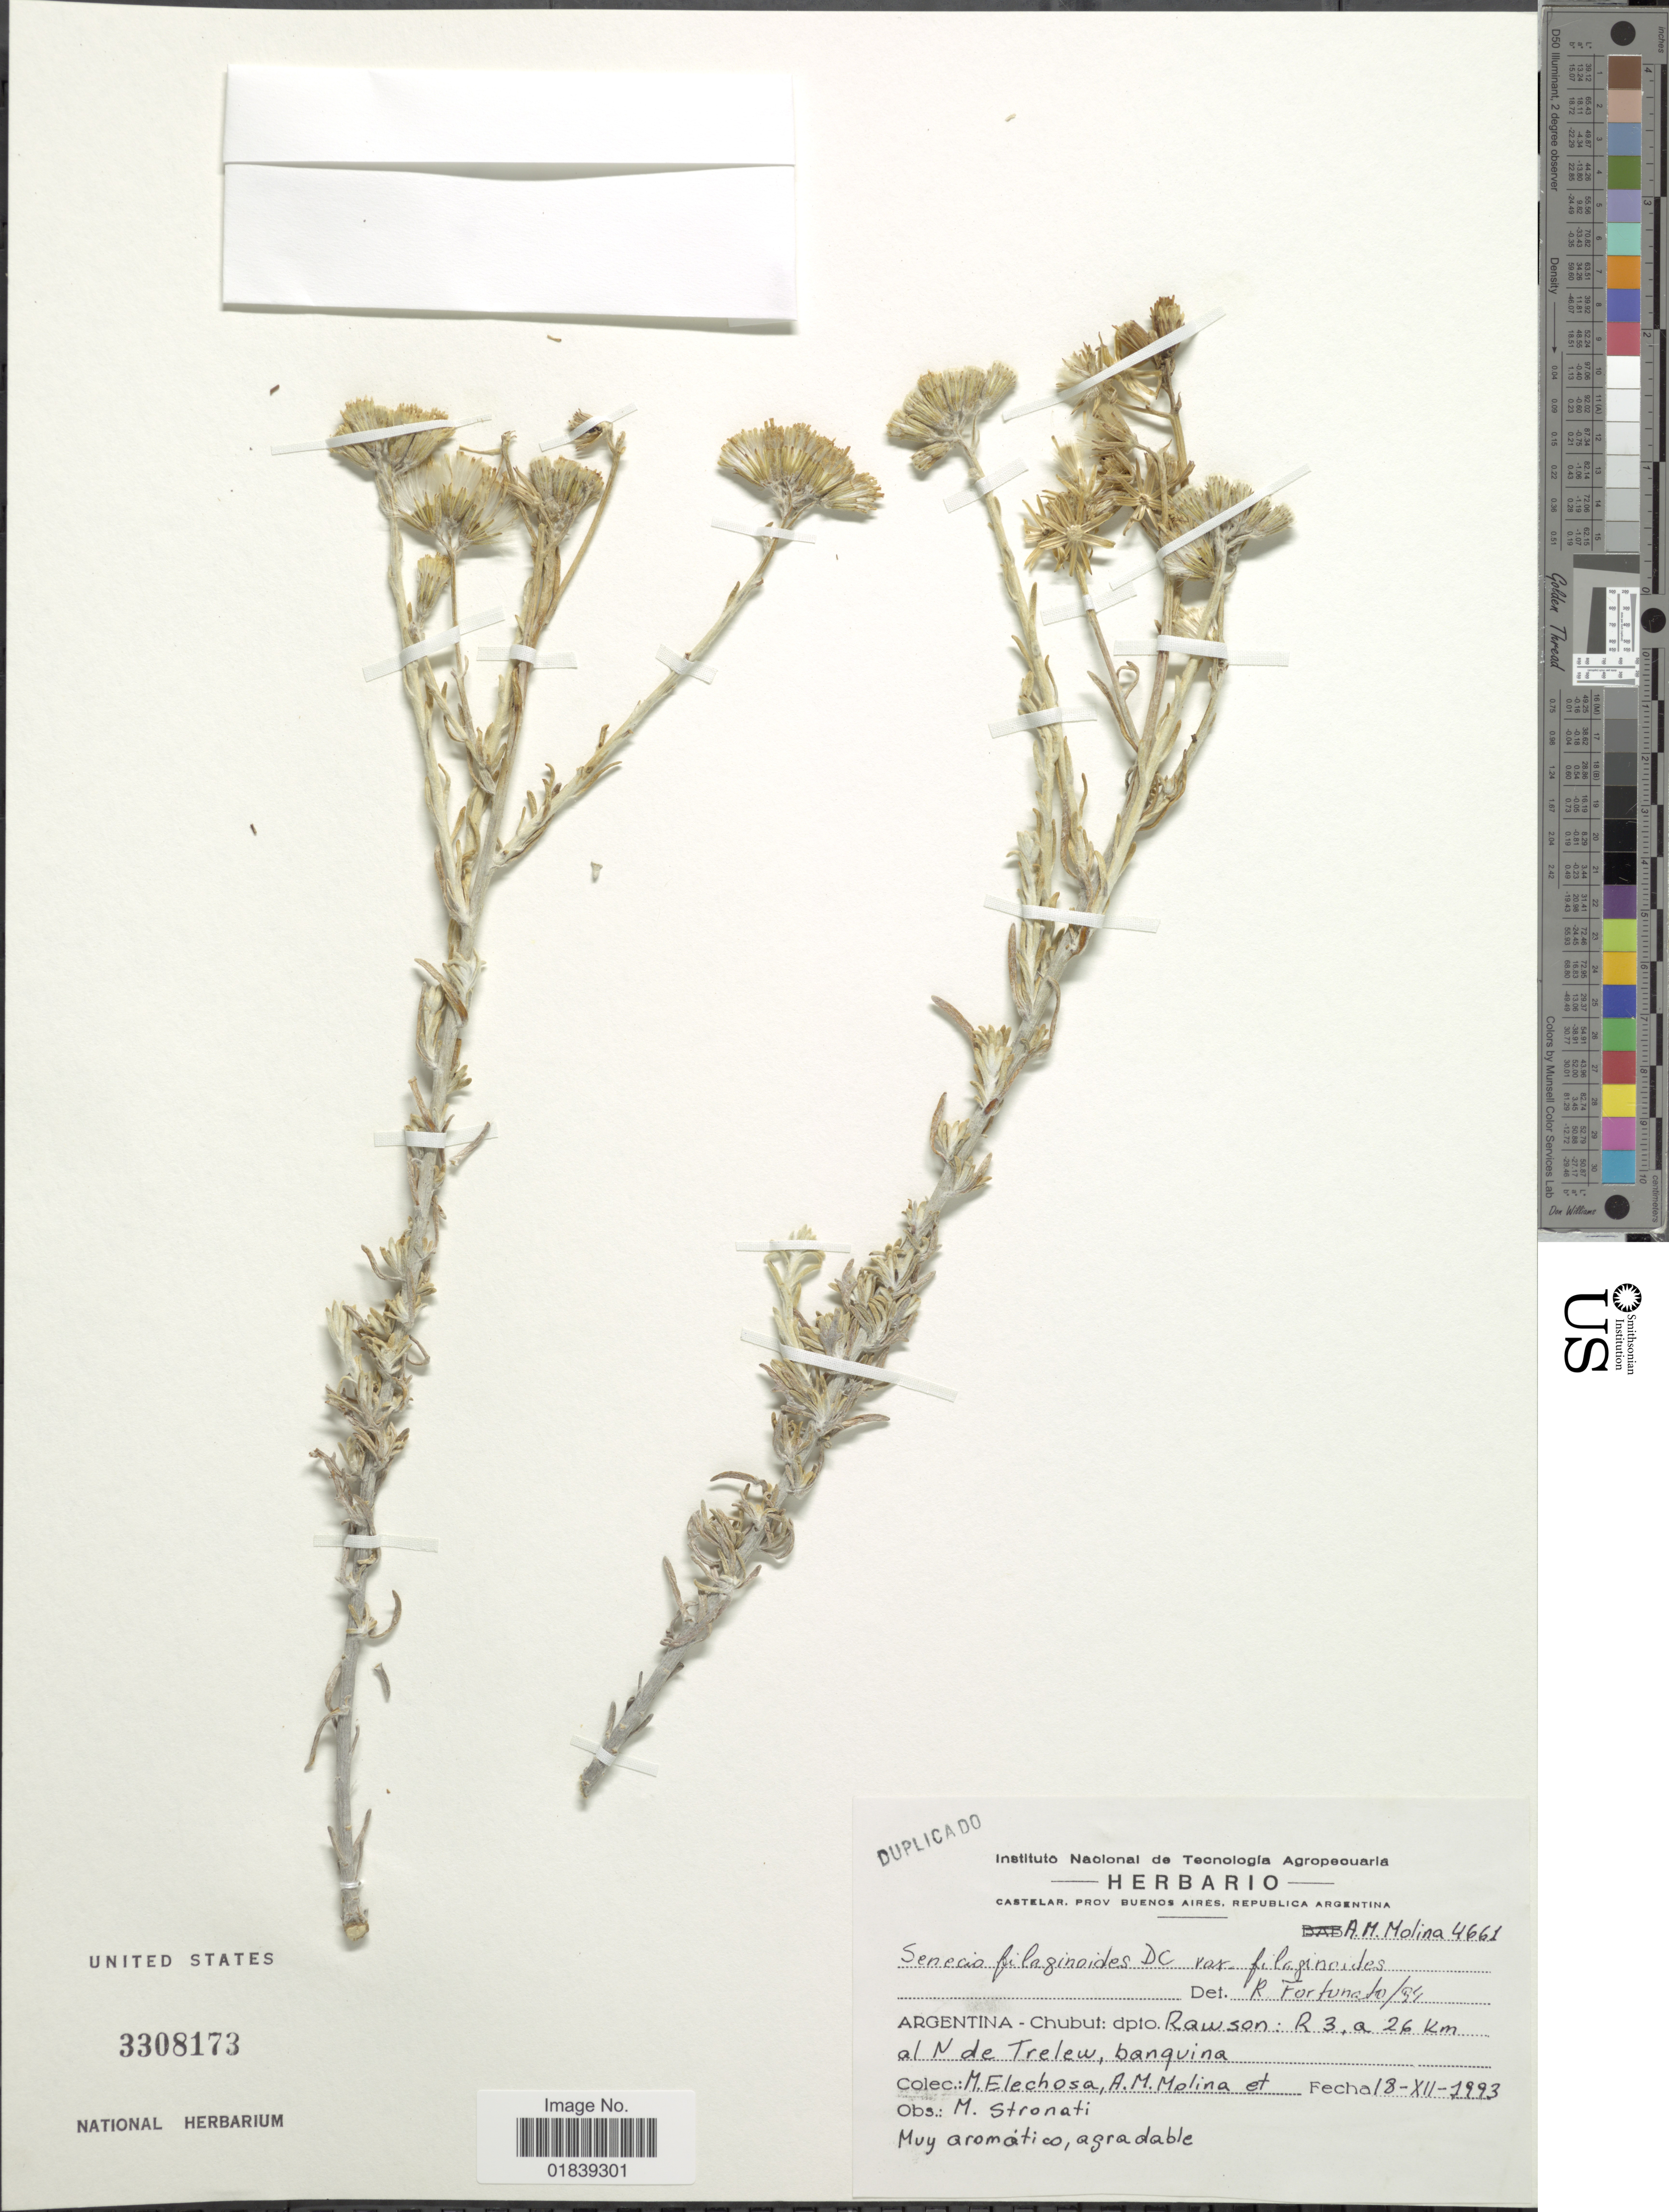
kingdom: Plantae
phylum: Tracheophyta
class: Magnoliopsida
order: Asterales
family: Asteraceae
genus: Senecio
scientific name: Senecio filaginoides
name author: DC.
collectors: M. Elechosa, A. M. Molina & M. Stronati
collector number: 4661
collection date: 1993-12-18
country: Argentina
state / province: Chubut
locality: Dpto. Rawson R3, a 26 km al N de Trelew, Banquina.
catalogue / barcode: US 3308173